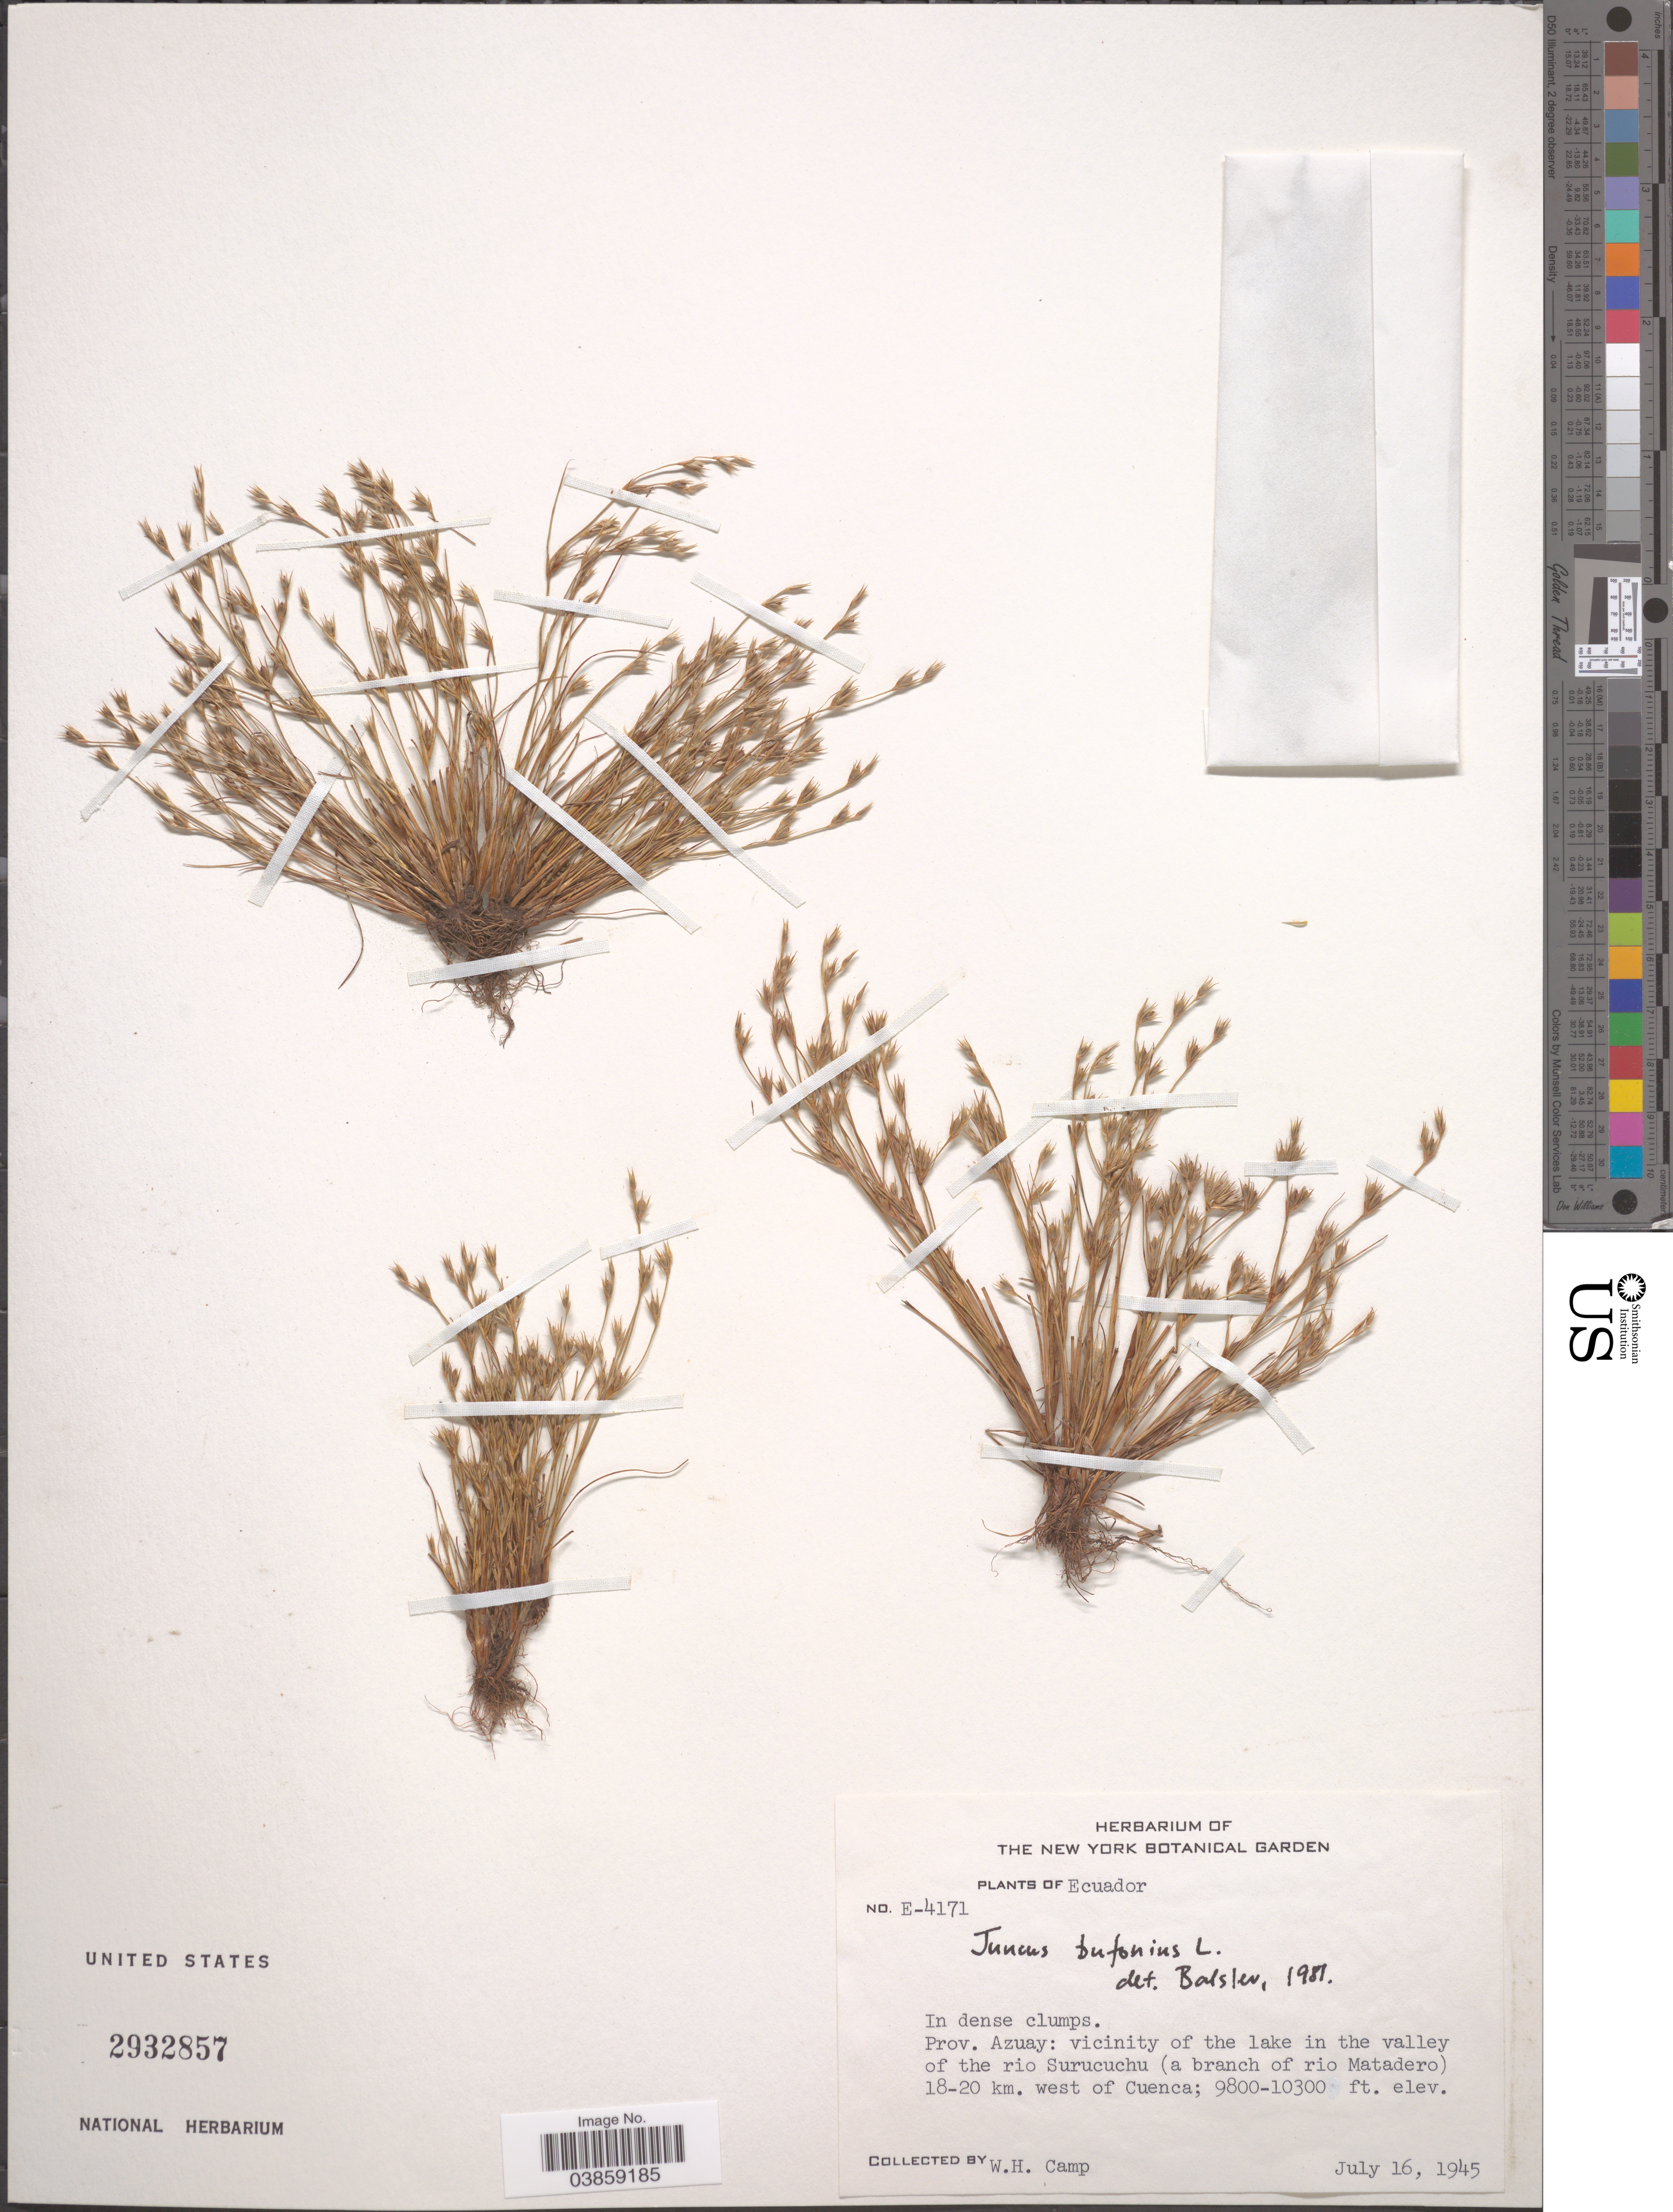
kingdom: Plantae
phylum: Tracheophyta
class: Liliopsida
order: Poales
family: Juncaceae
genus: Juncus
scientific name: Juncus bufonius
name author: L.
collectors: W. H. Camp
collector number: E-4171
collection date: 1945-07-16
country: Ecuador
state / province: Azuay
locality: Vicinity of the lake in the valley of the rio Surucuchu (a branch of rio Matadero) 18-20 km. west of Cuenca.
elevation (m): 2987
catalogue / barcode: US 2932857